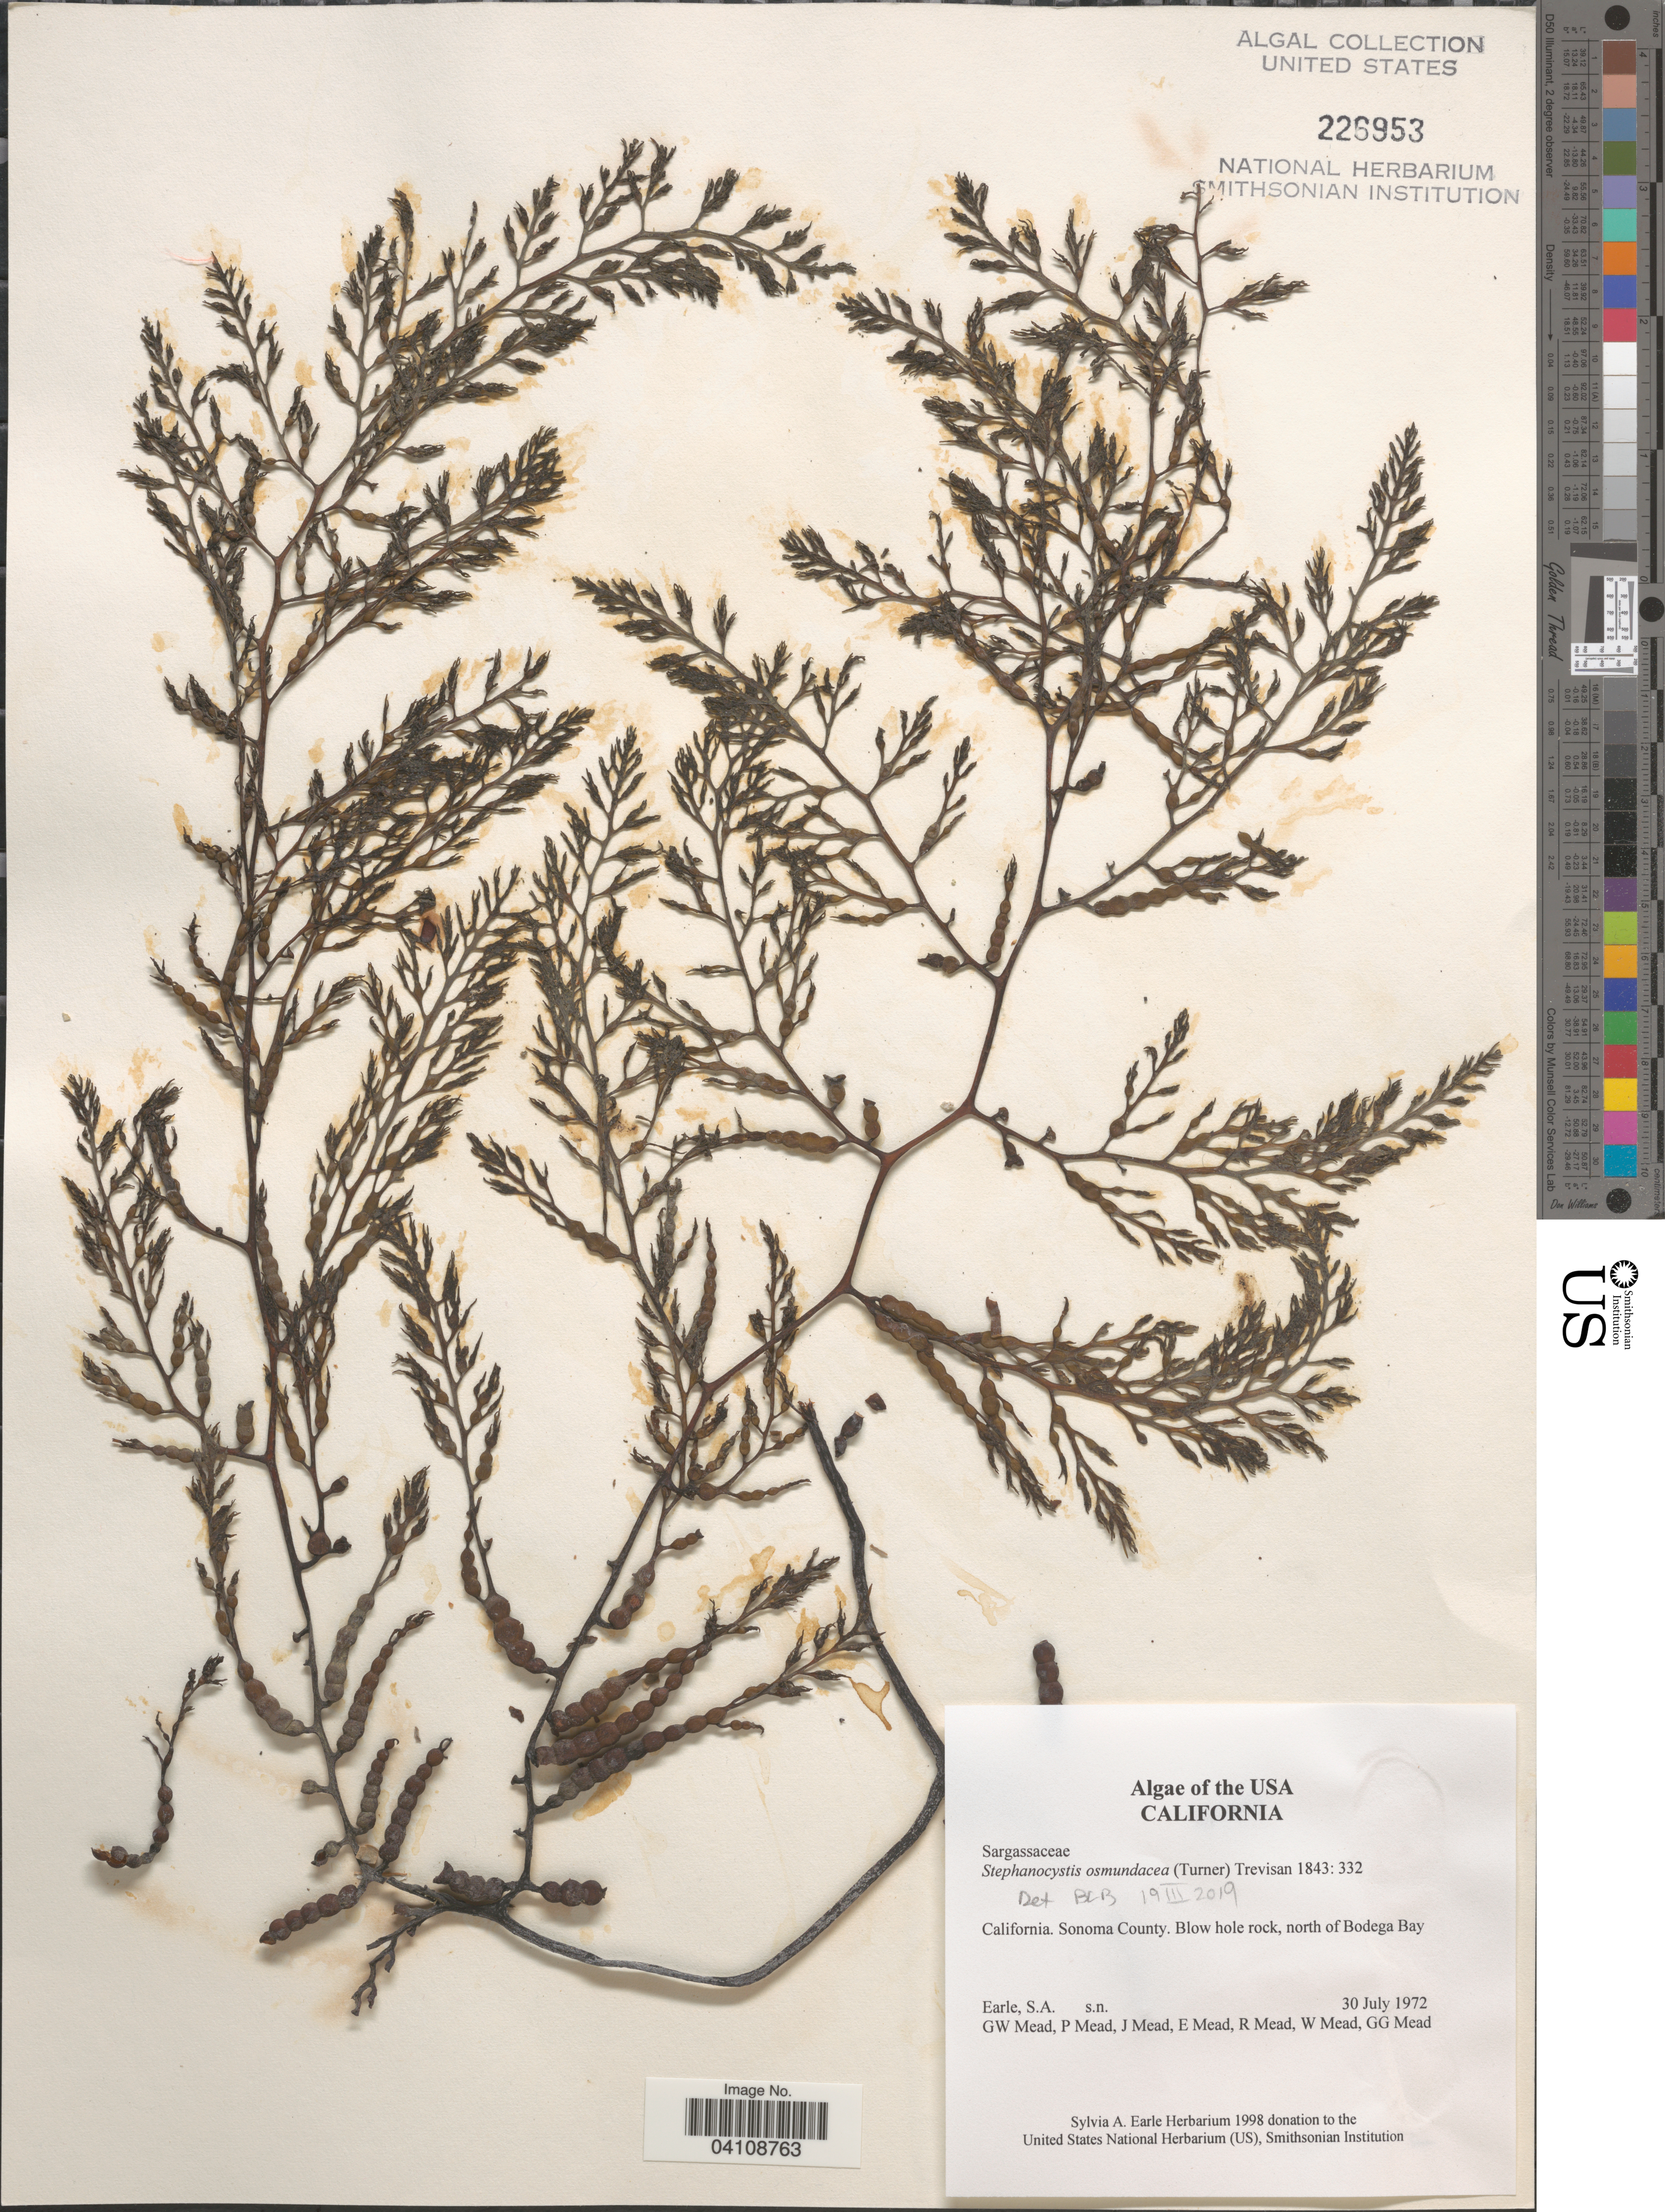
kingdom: Chromista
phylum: Ochrophyta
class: Phaeophyceae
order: Fucales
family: Sargassaceae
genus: Stephanocystis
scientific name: Stephanocystis osmundacea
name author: (Turner) Trevis.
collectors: S. A. Earle, G. W. Mead, P. Mead, J. Mead & et al.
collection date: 1972-07-30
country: United States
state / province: California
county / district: Sonoma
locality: Sonoma County. Blow hole rock, north of Bodega Bay.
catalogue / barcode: US 226953